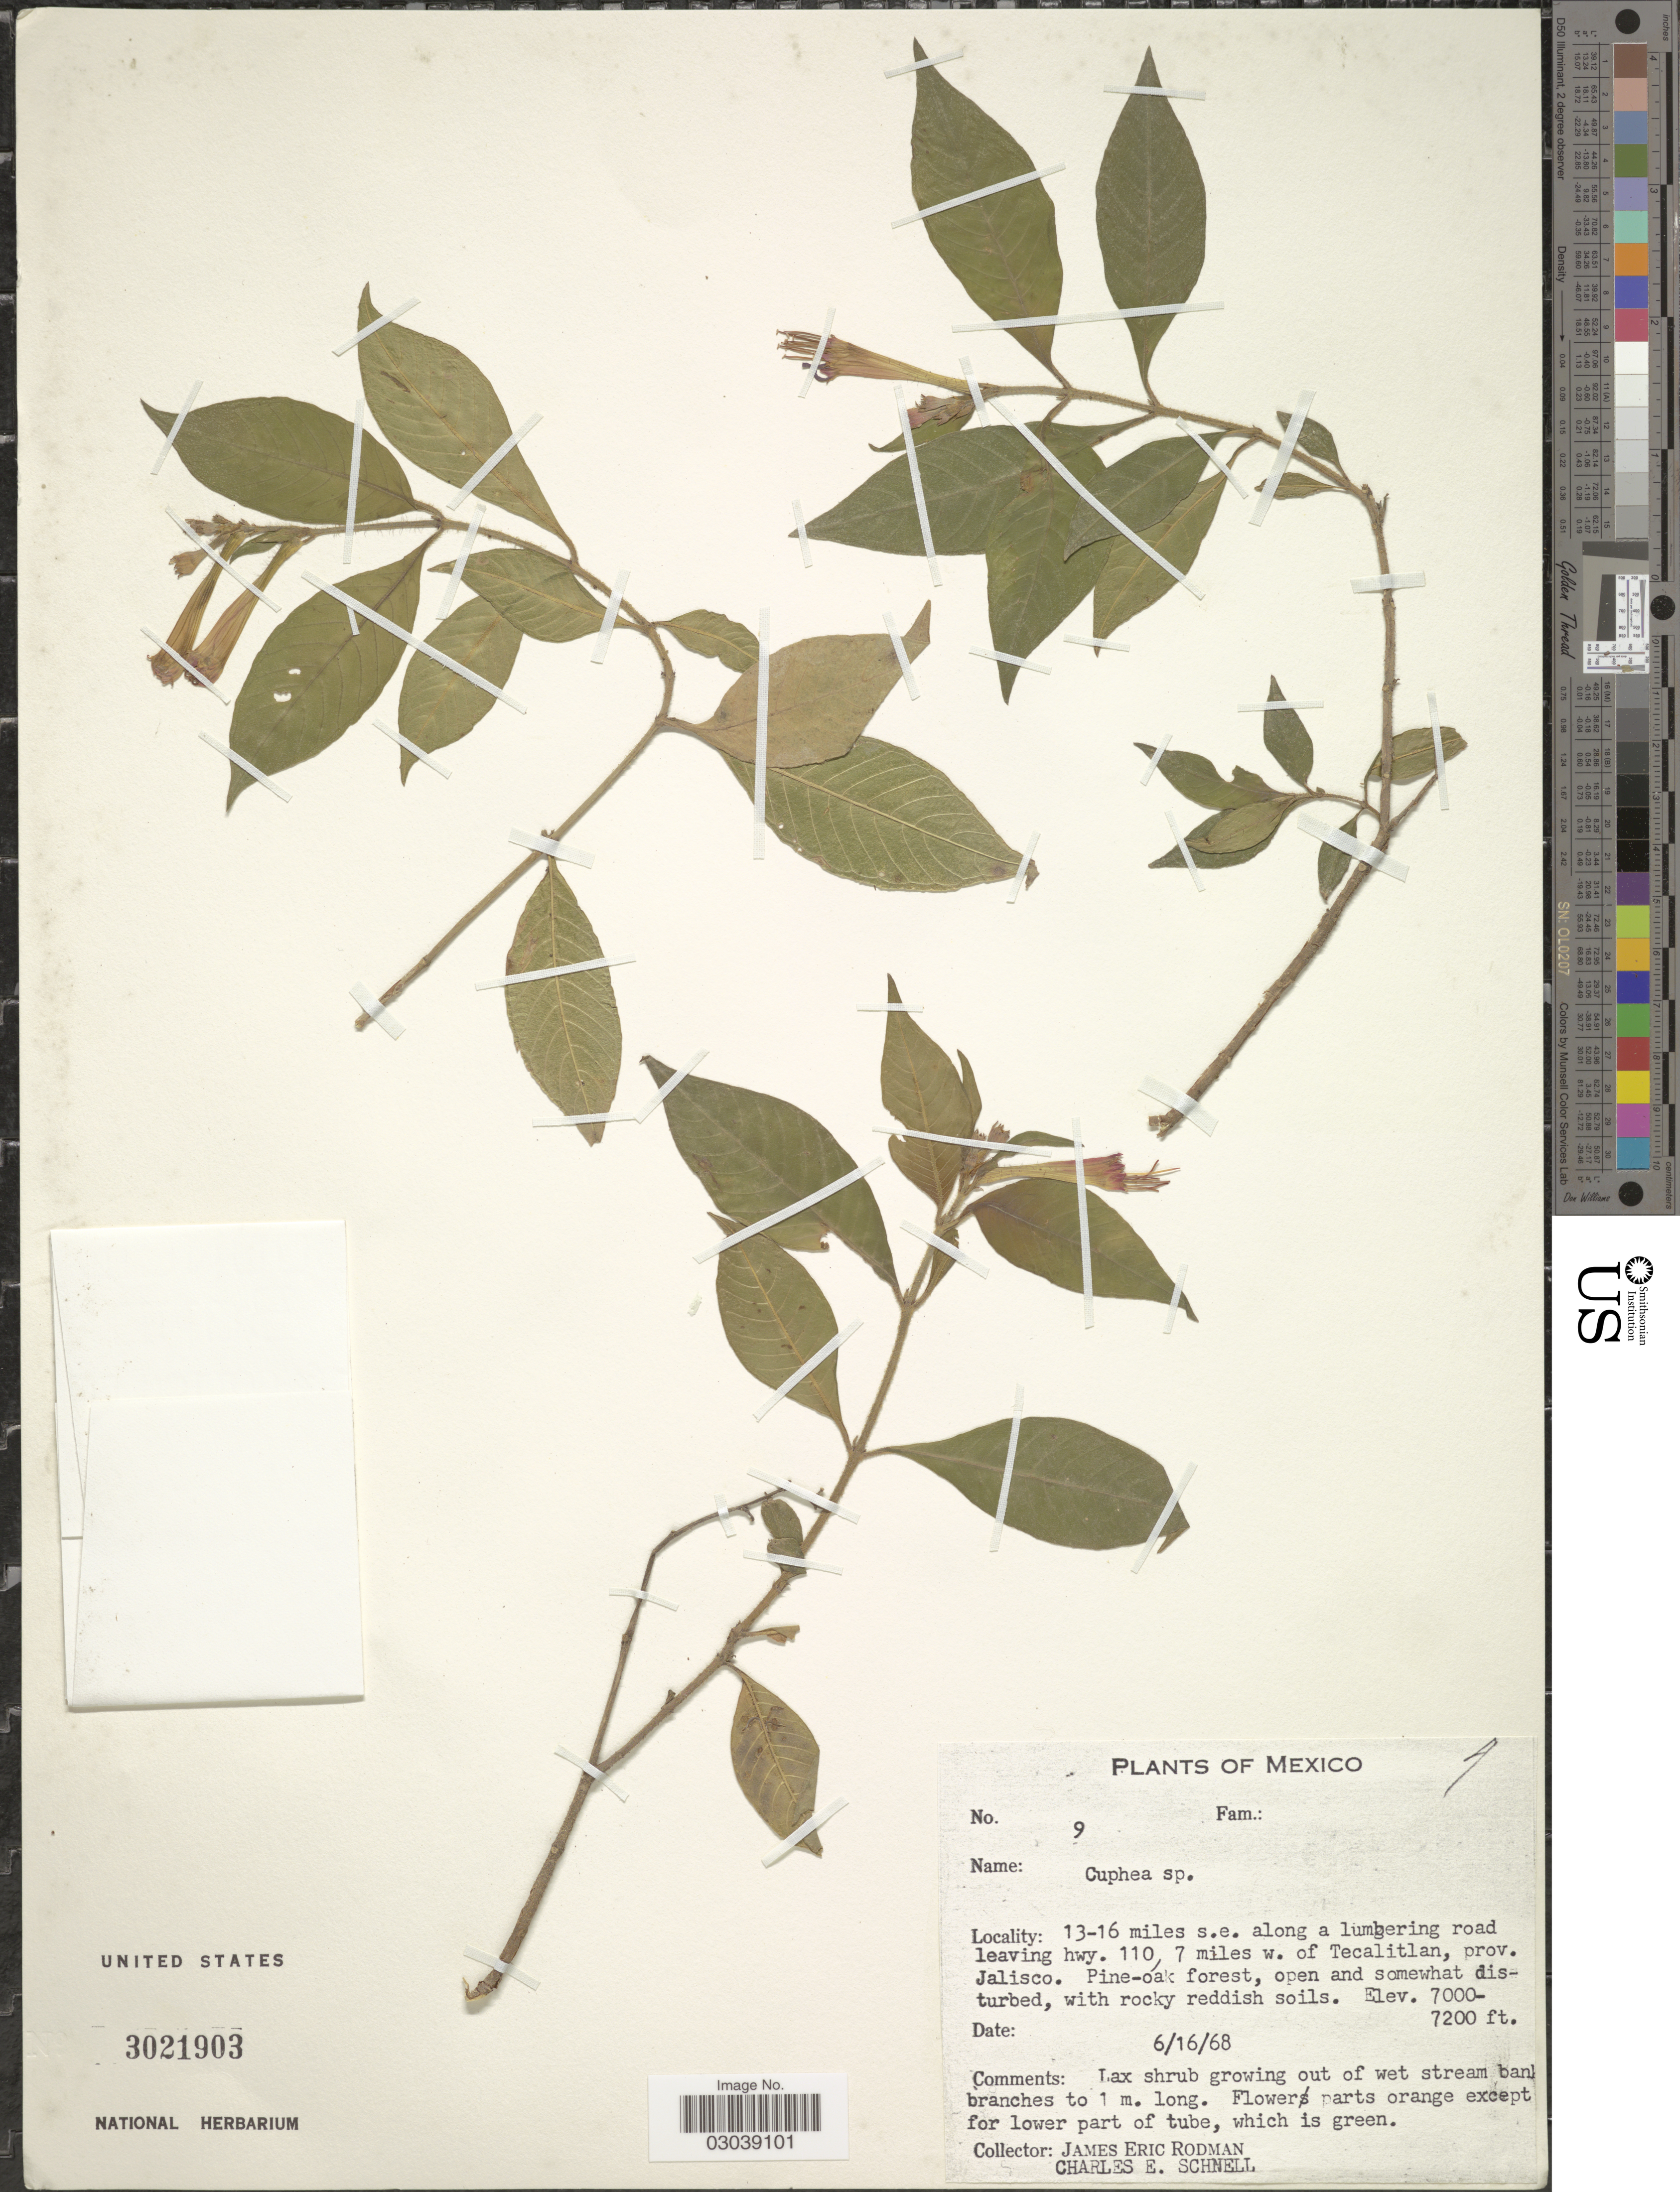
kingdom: Plantae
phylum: Tracheophyta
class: Magnoliopsida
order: Myrtales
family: Lythraceae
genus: Cuphea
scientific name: Cuphea sp.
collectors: J. Rodman & C. Schnell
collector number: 9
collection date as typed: Transcribed d/m/y: 16/6/68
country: Mexico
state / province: Jalisco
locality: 13-16 miles s.e. along a lumbering road leaving hwy. 110, 7 miles w. of Tecalitlan.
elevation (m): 2134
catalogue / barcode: US 3021903